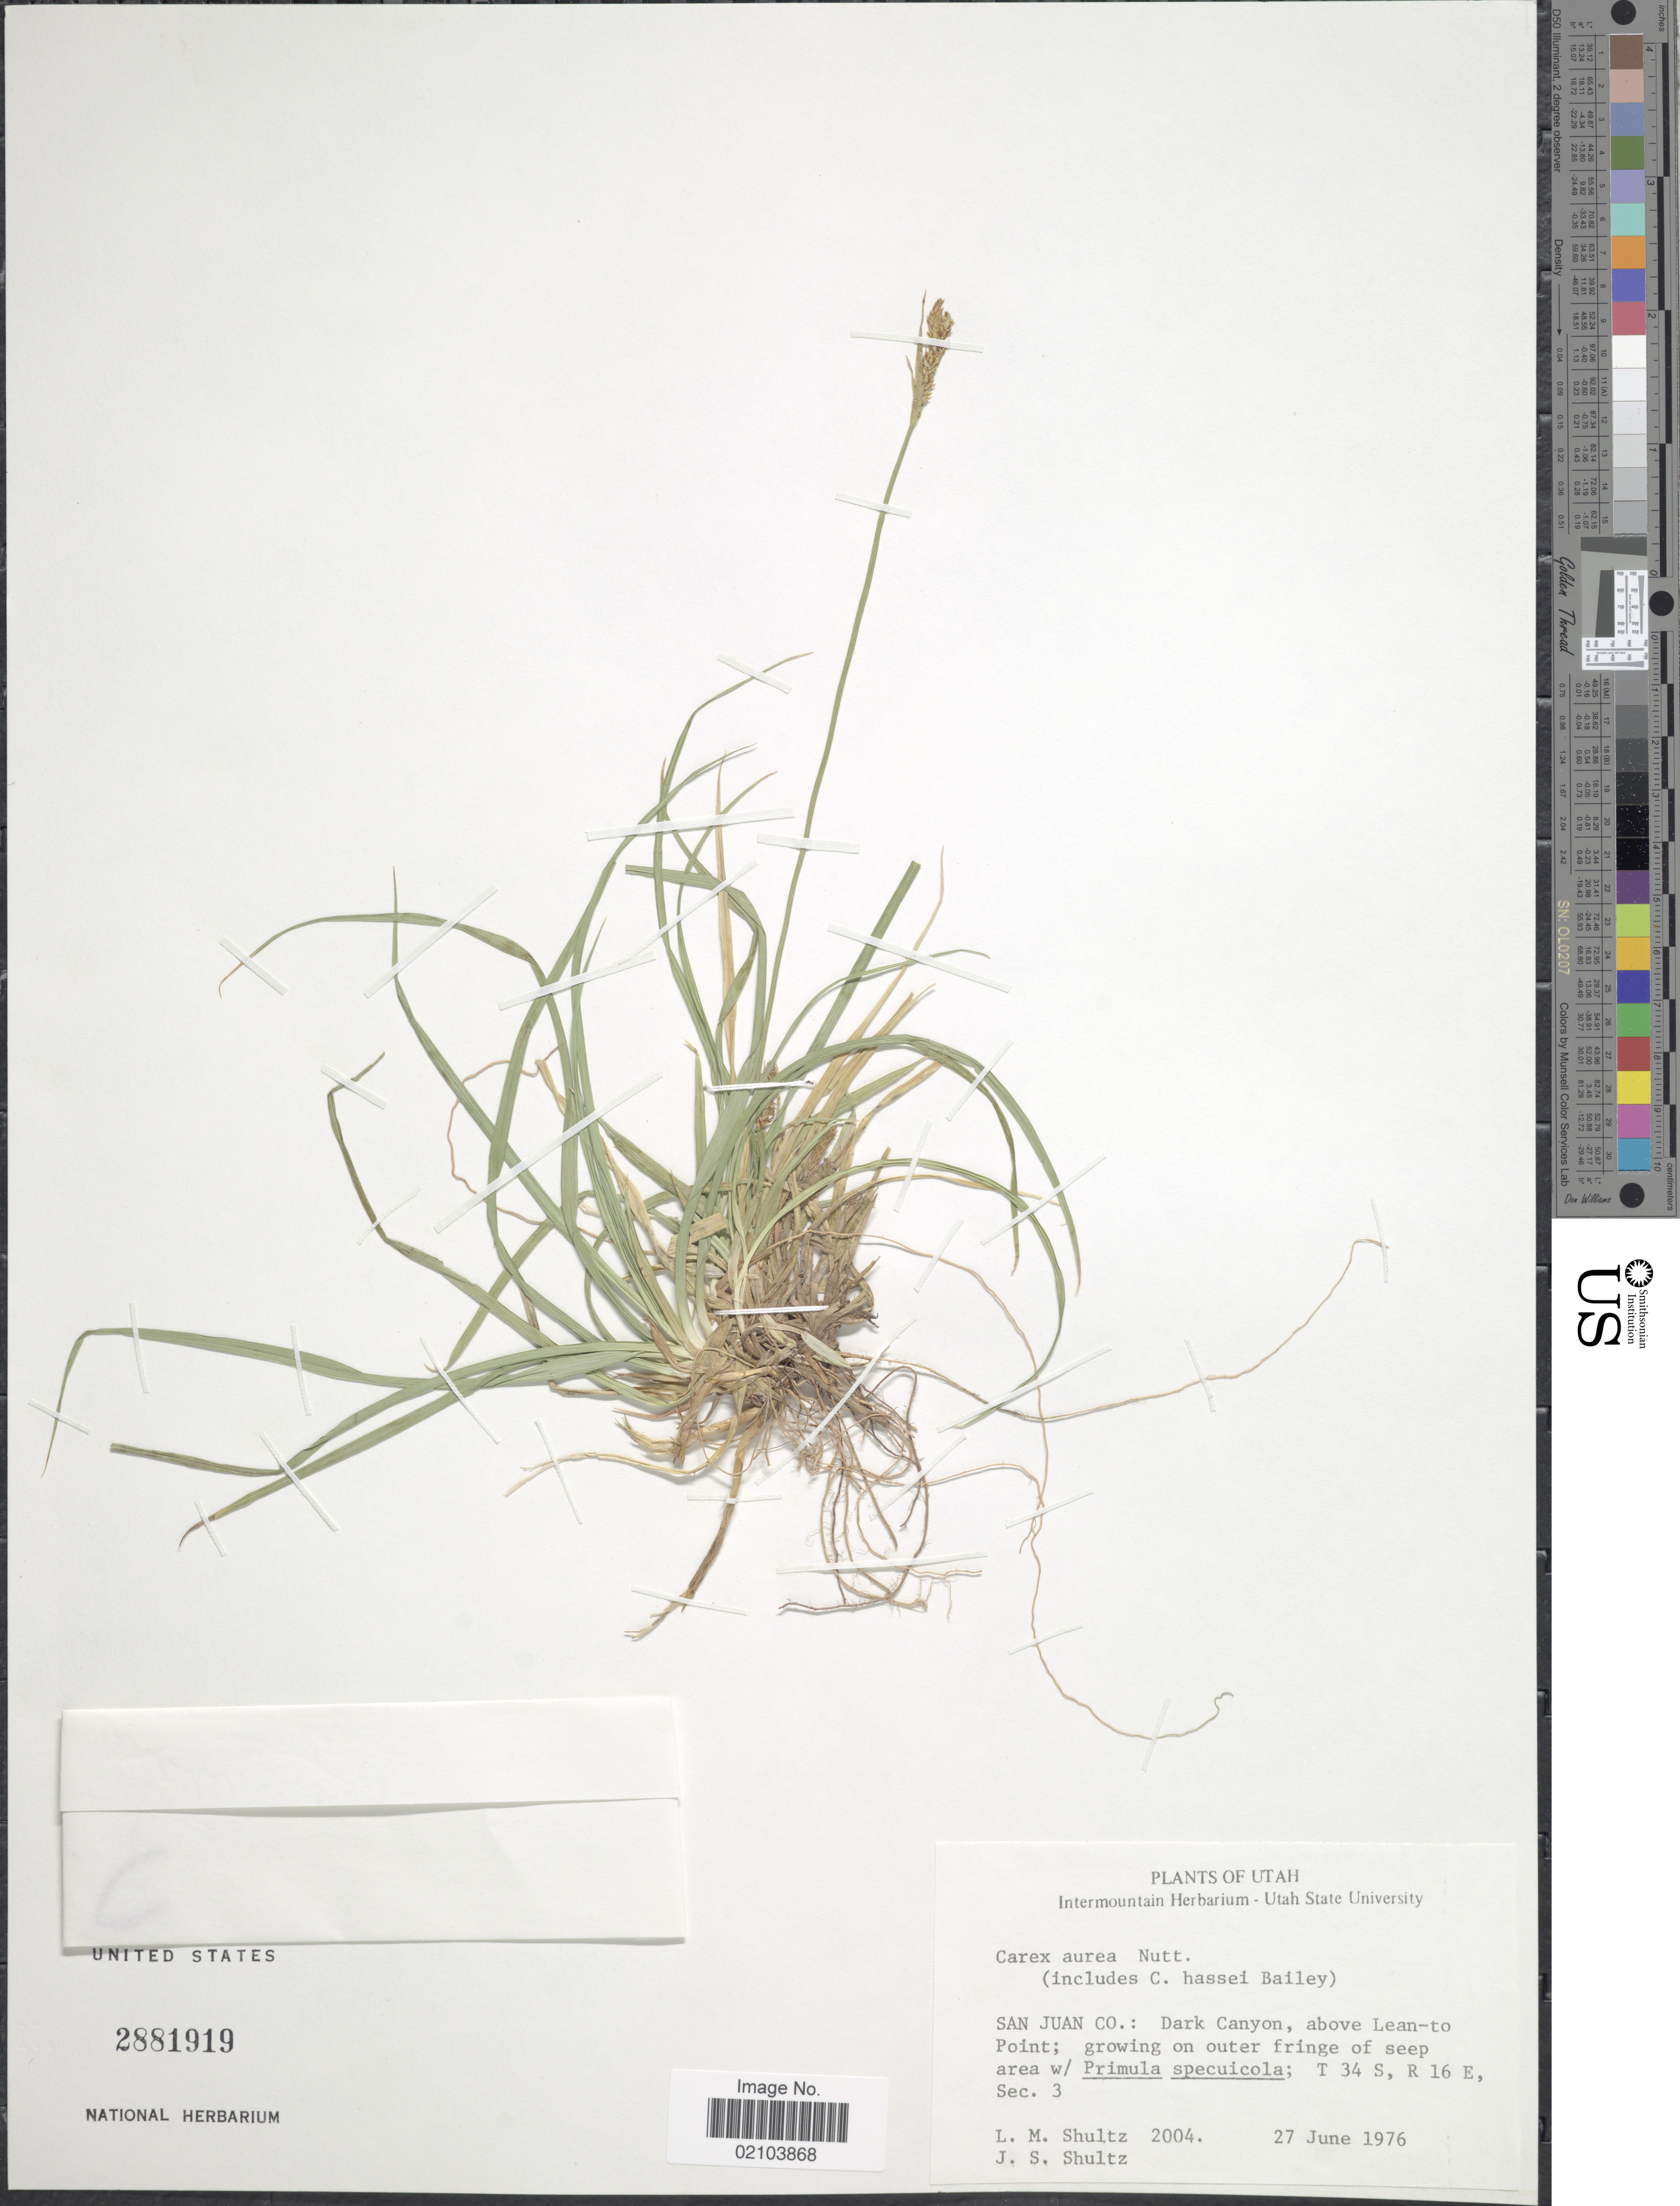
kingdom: Plantae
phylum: Tracheophyta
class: Liliopsida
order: Poales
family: Cyperaceae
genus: Carex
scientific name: Carex atrata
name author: L.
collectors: L. Shultz & J. Shultz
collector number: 2004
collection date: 1976-06-27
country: United States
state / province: Utah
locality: San Juan Co.: Dark Canyon, above Lean-to-Point; T 34 S, R 16 E, Sec. 3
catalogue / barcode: US 2881919